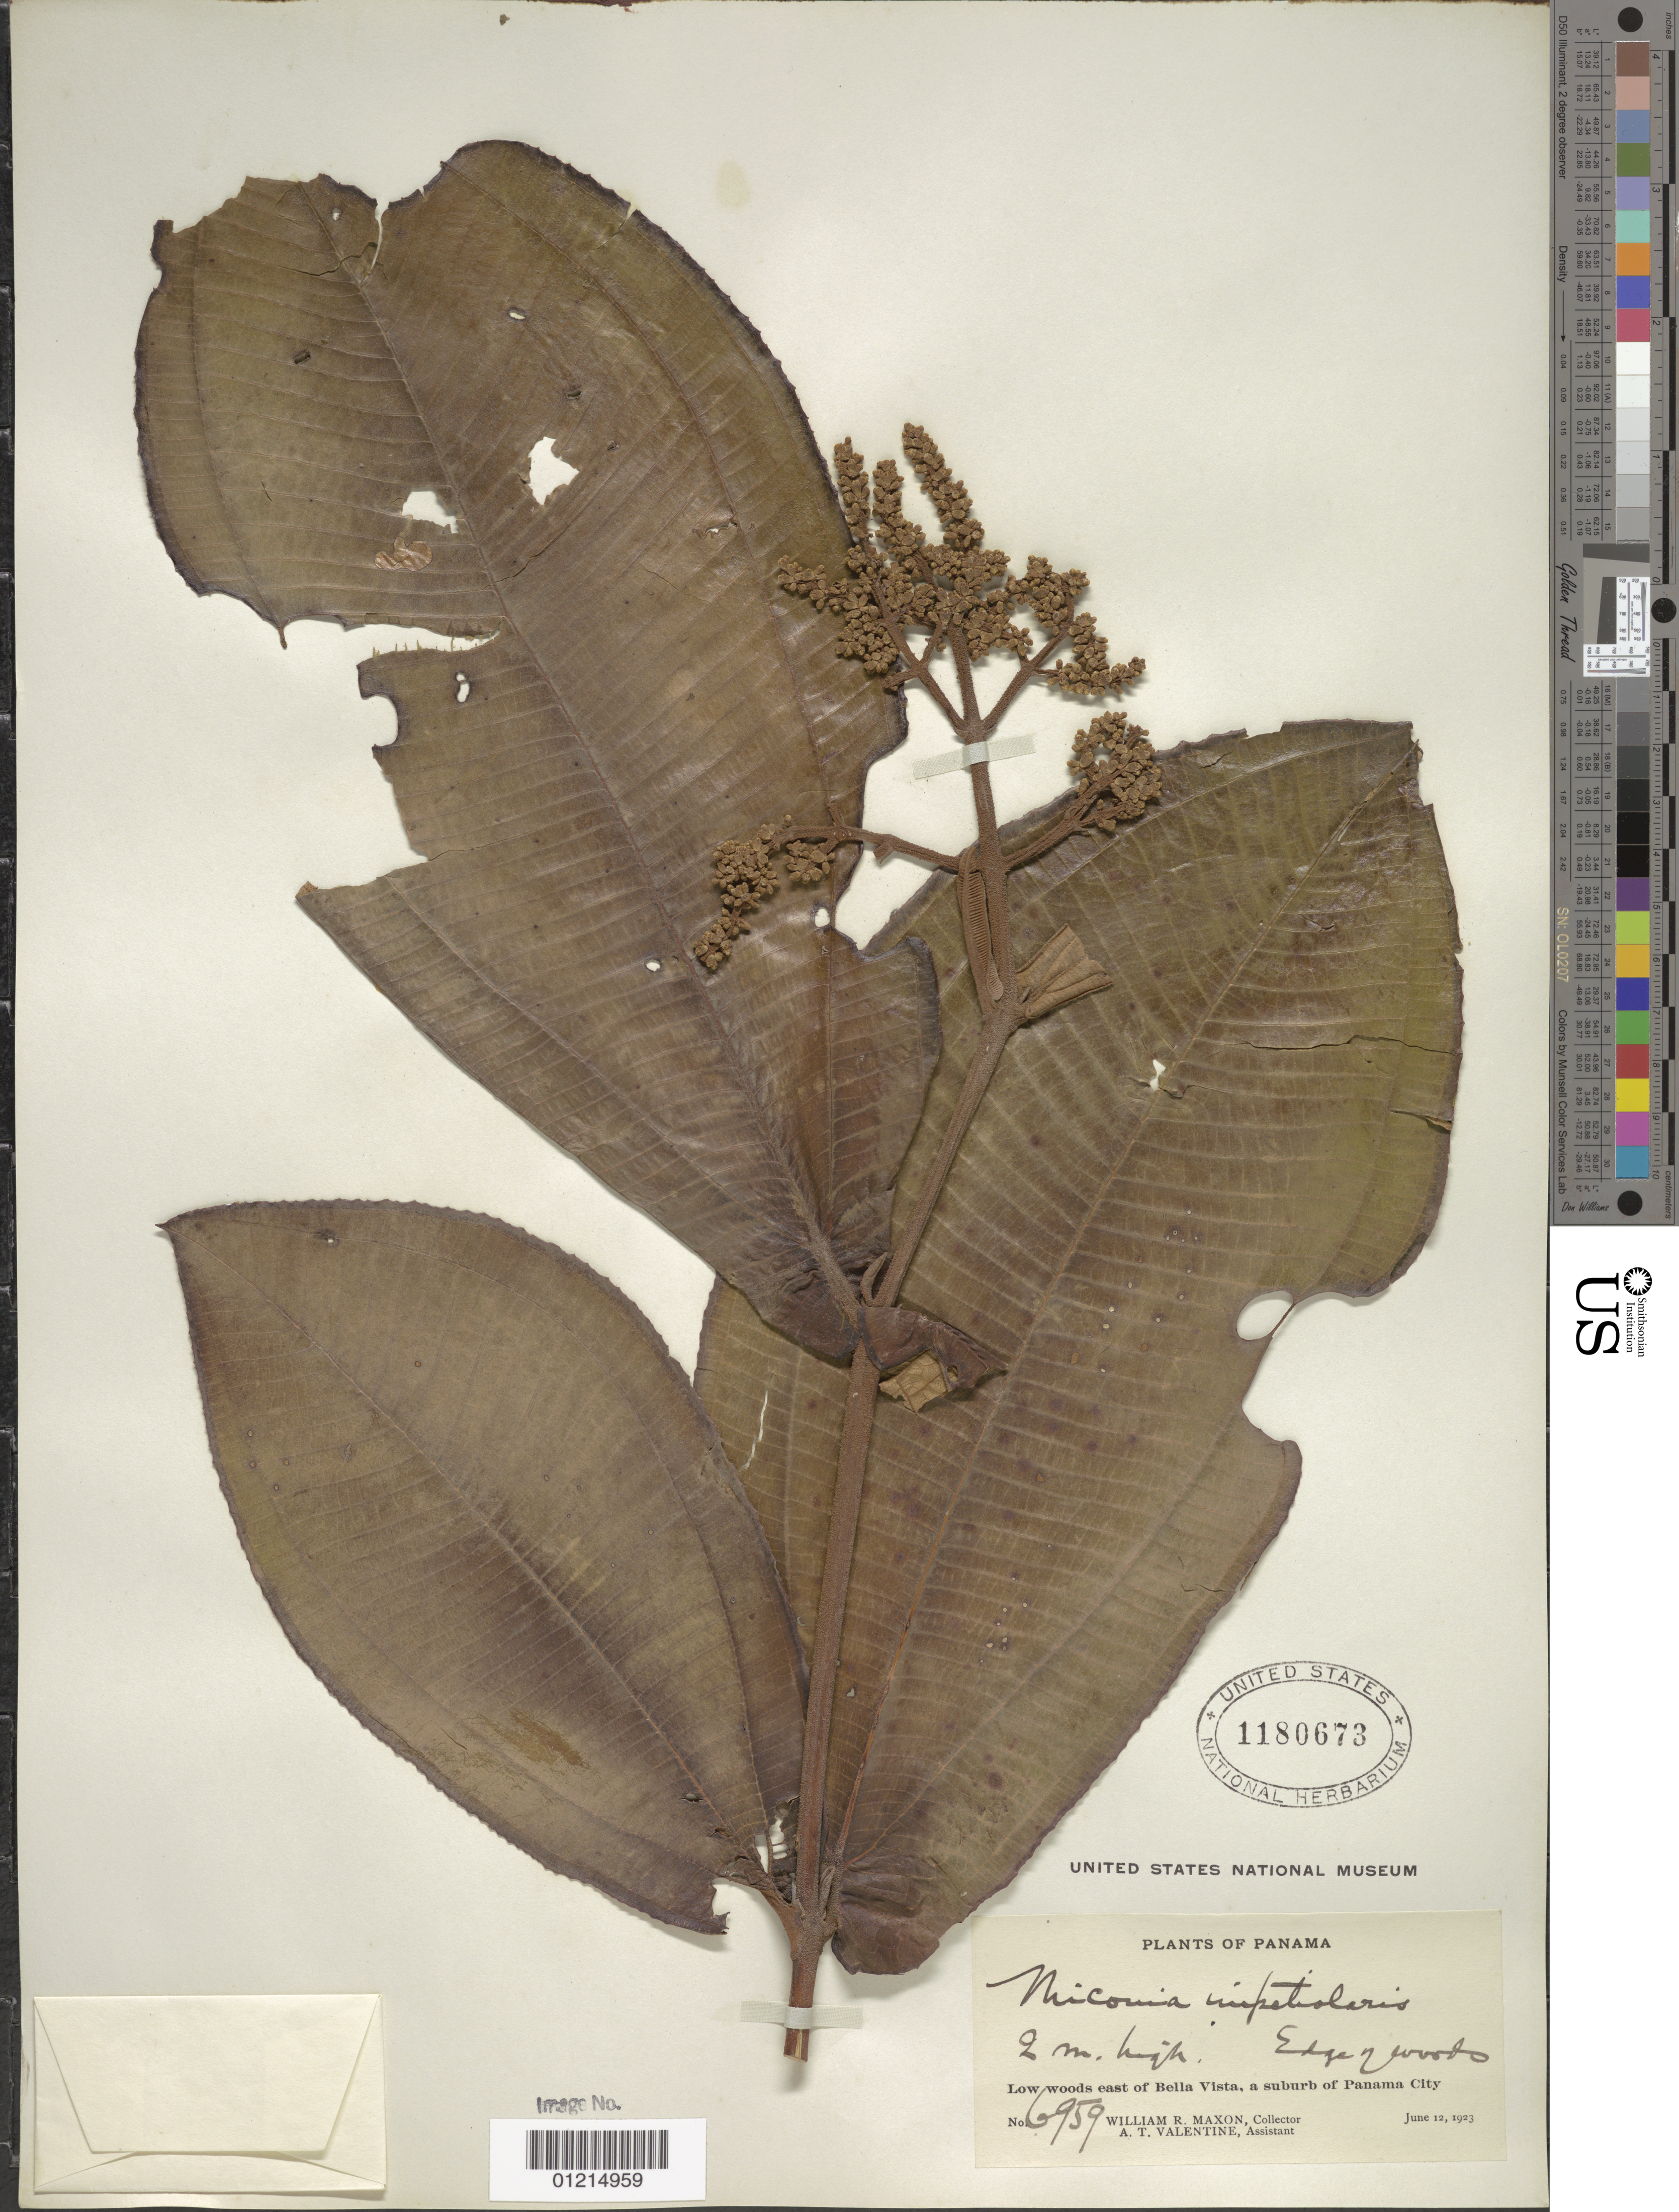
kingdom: Plantae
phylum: Tracheophyta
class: Magnoliopsida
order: Myrtales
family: Melastomataceae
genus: Miconia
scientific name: Miconia impetiolaris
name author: (Sw.) D. Don ex DC.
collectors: W. R. Maxon & A. Valentine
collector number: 6959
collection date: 1923-06-12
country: Panama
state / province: Panamá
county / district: Canal Zone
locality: E of Bella Vista, a suburb of Panama City.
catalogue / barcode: US 1180673